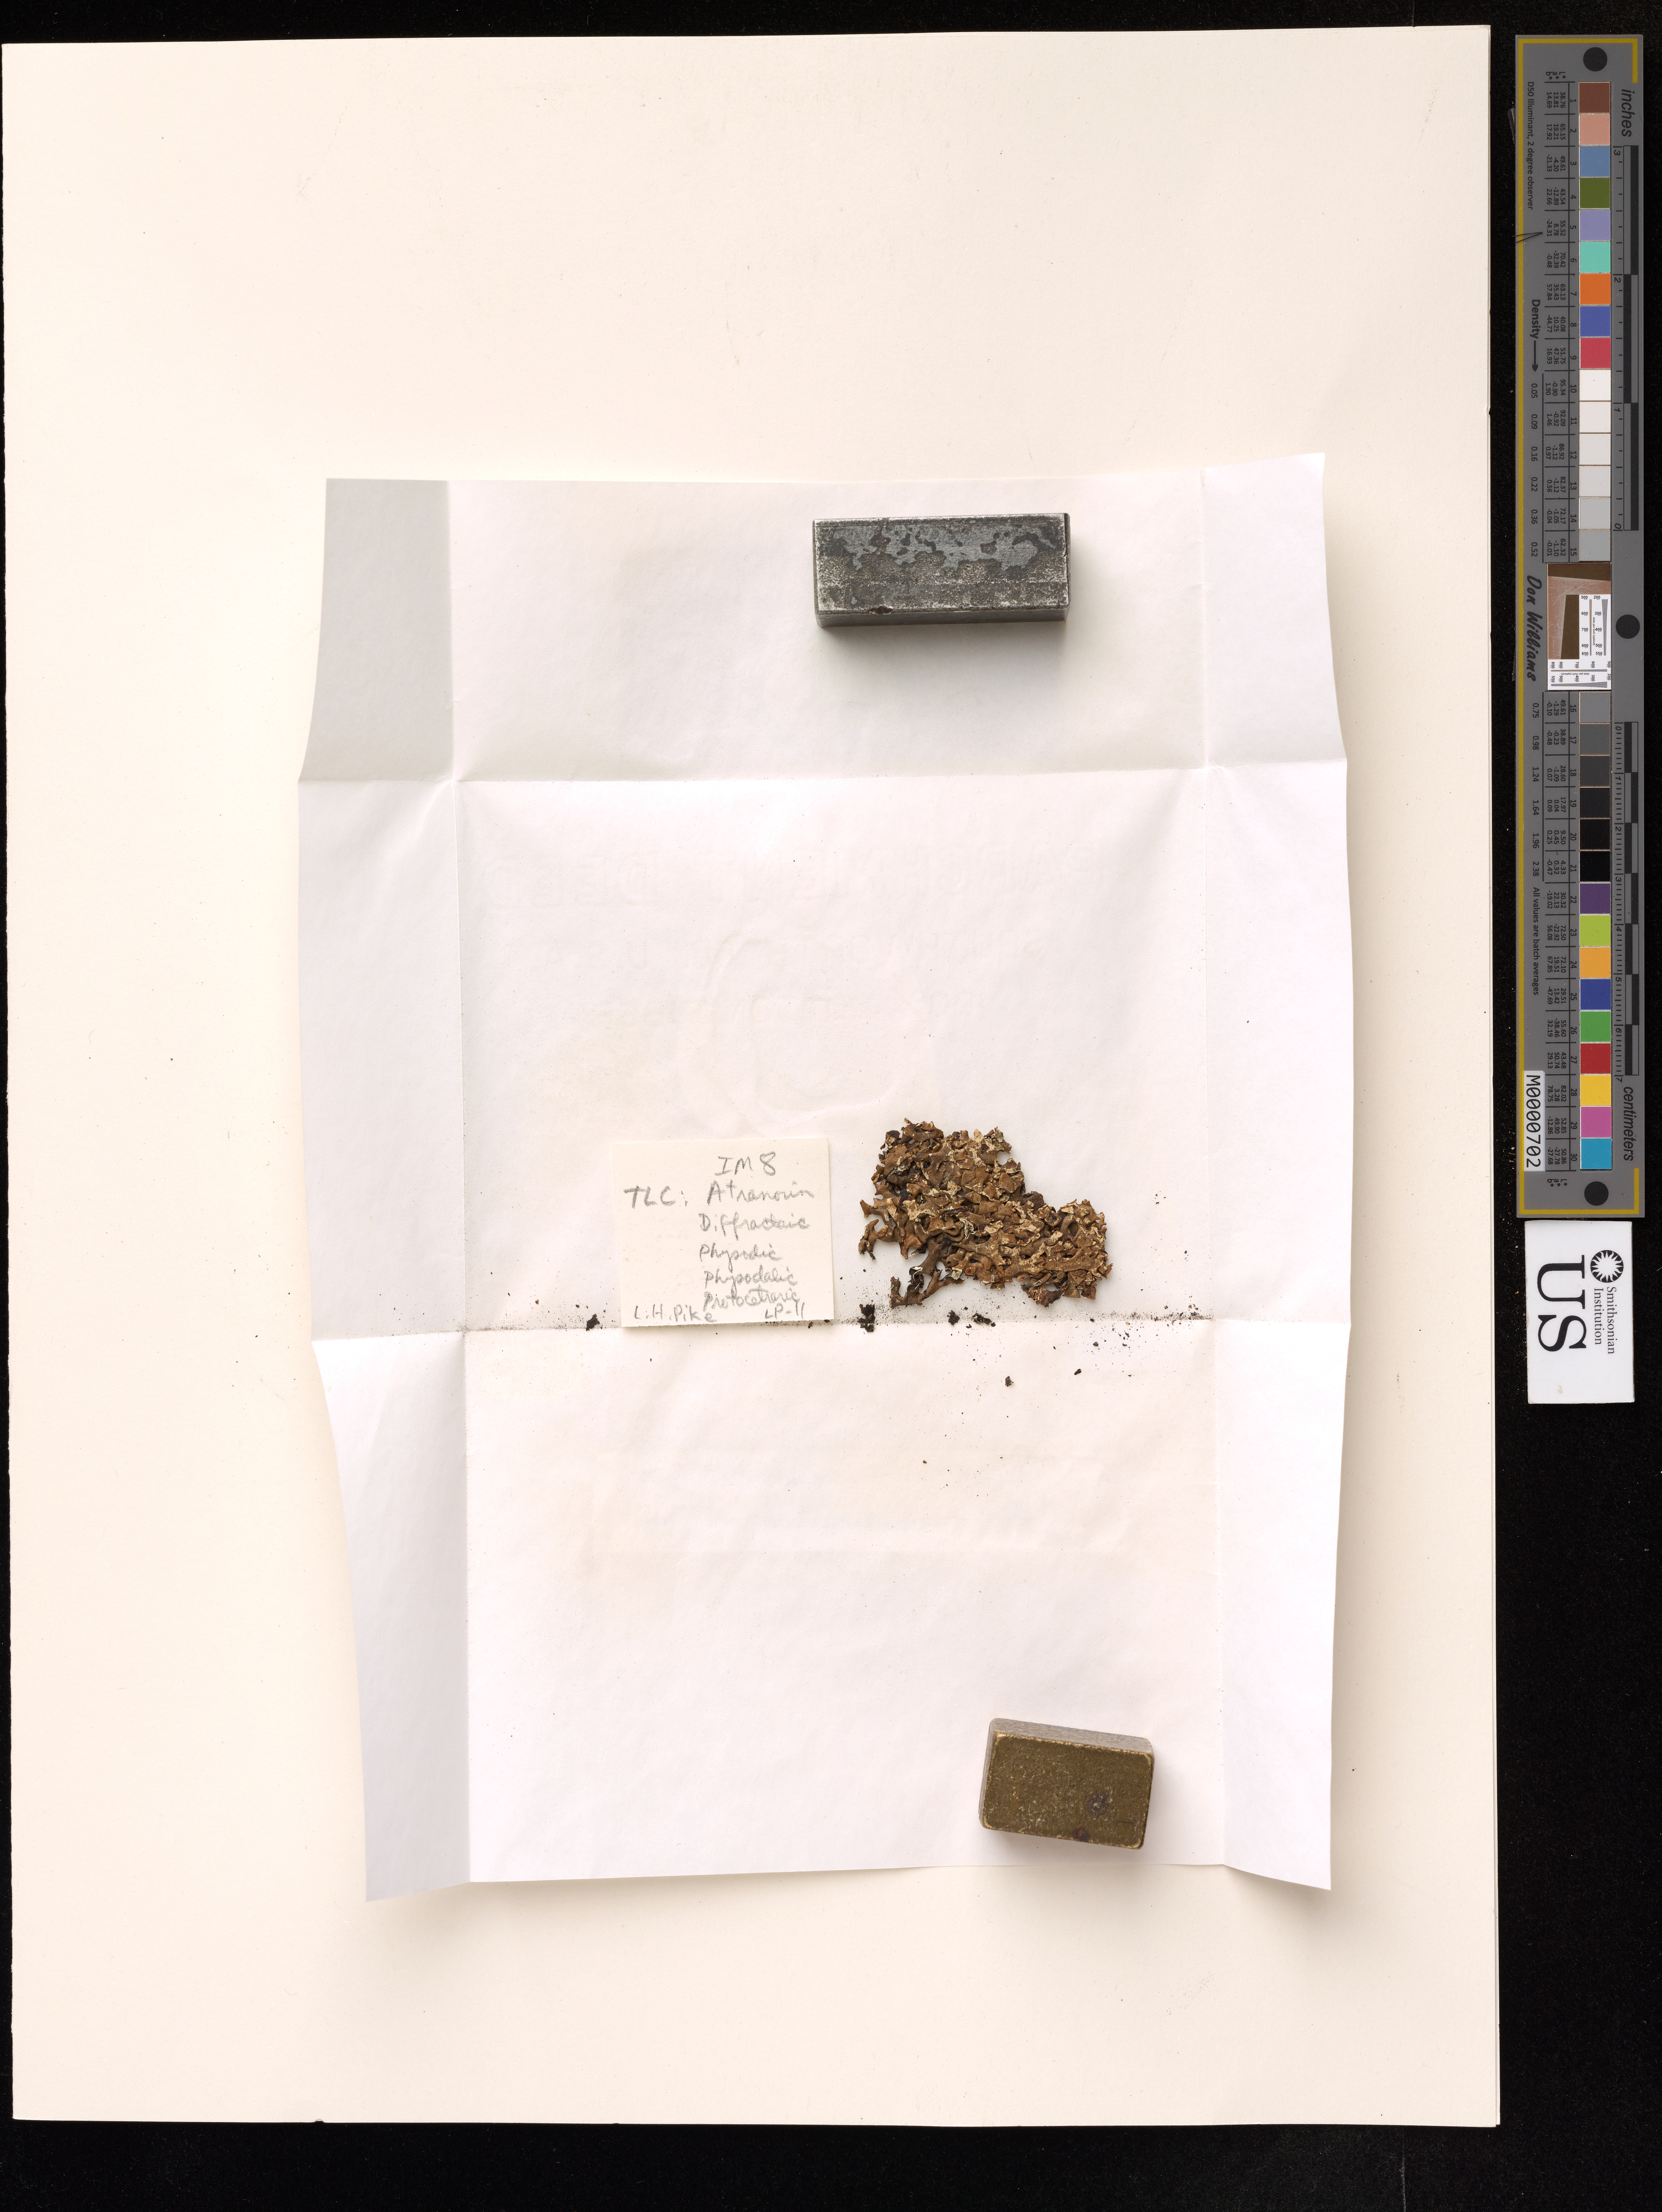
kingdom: Fungi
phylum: Ascomycota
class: Lecanoromycetes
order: Lecanorales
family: Parmeliaceae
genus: Hypogymnia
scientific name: Hypogymnia inactiva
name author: (Krog) Ohlsson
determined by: McCune, B.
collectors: A. Mulford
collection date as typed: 04 Jun 1892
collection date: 1892-06-04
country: United States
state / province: Oregon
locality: Willamette hills